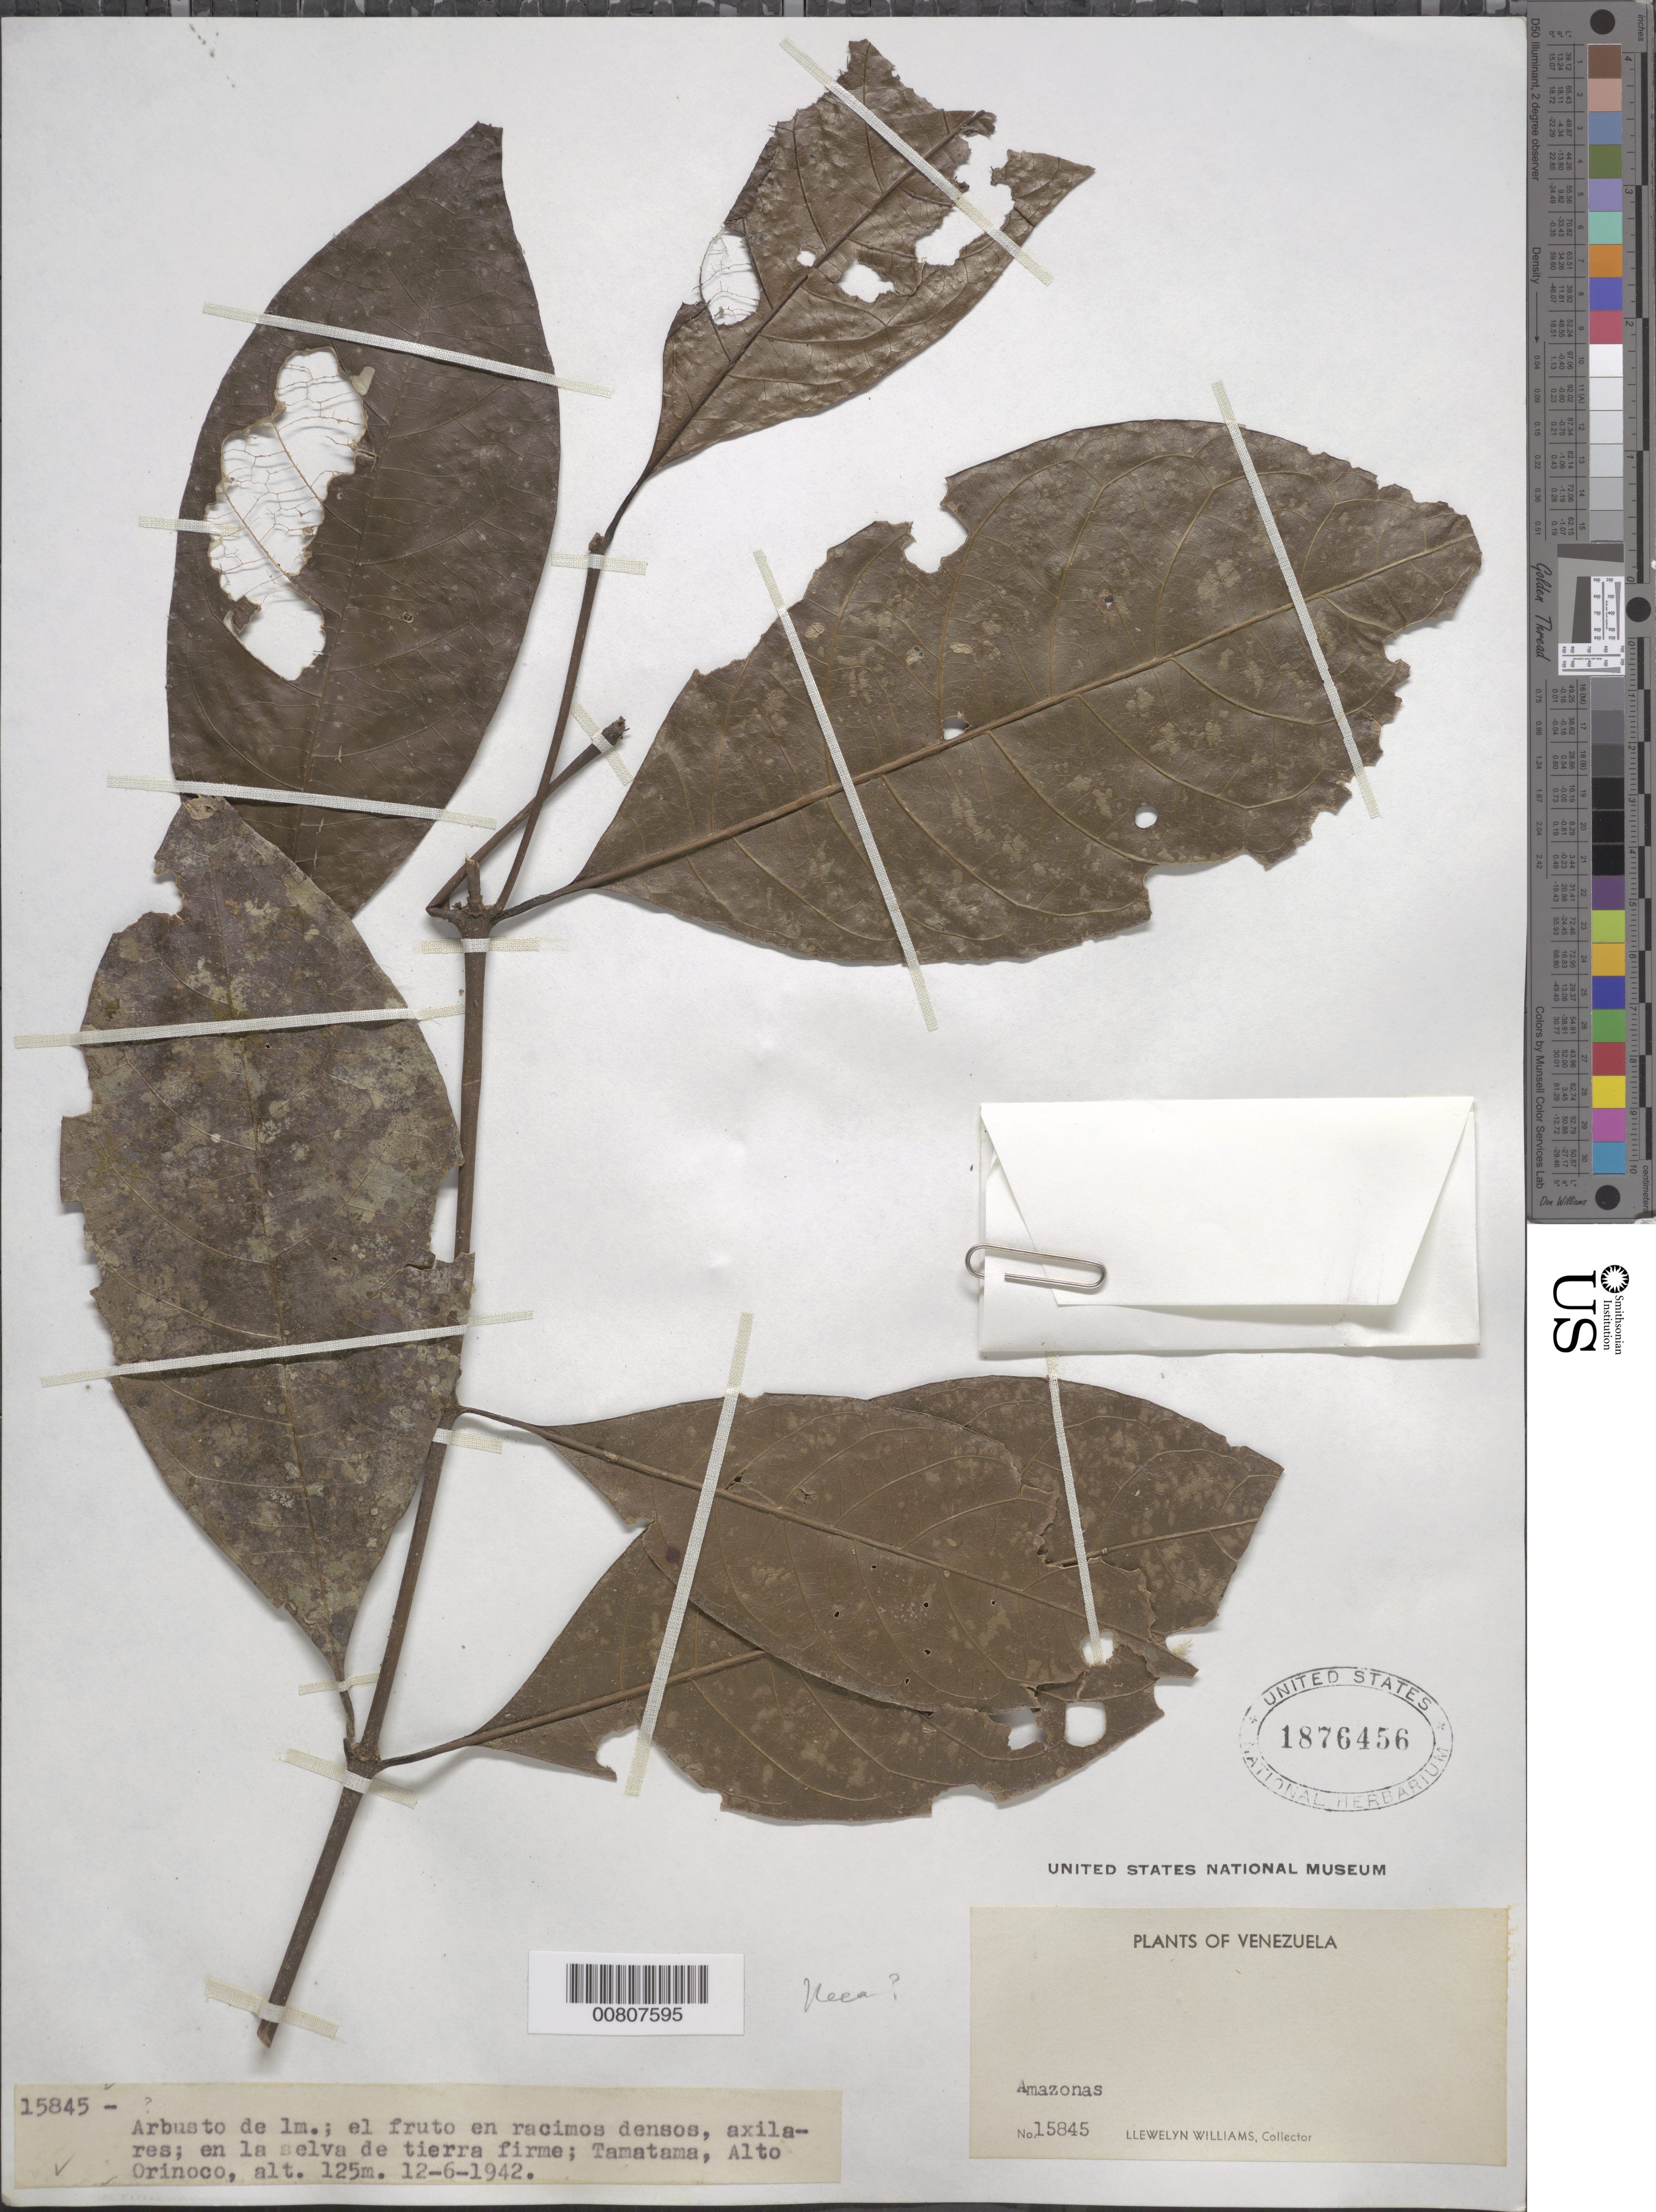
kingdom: Plantae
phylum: Tracheophyta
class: Magnoliopsida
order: Caryophyllales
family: Nyctaginaceae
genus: Neea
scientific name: Neea sp.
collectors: Ll. Williams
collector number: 15845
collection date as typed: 12-Jun-42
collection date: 1942-06-12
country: Venezuela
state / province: Amazonas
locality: Tamatama, Alto Río Orinoco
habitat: Forest on terra firma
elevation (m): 125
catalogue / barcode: US 1876456